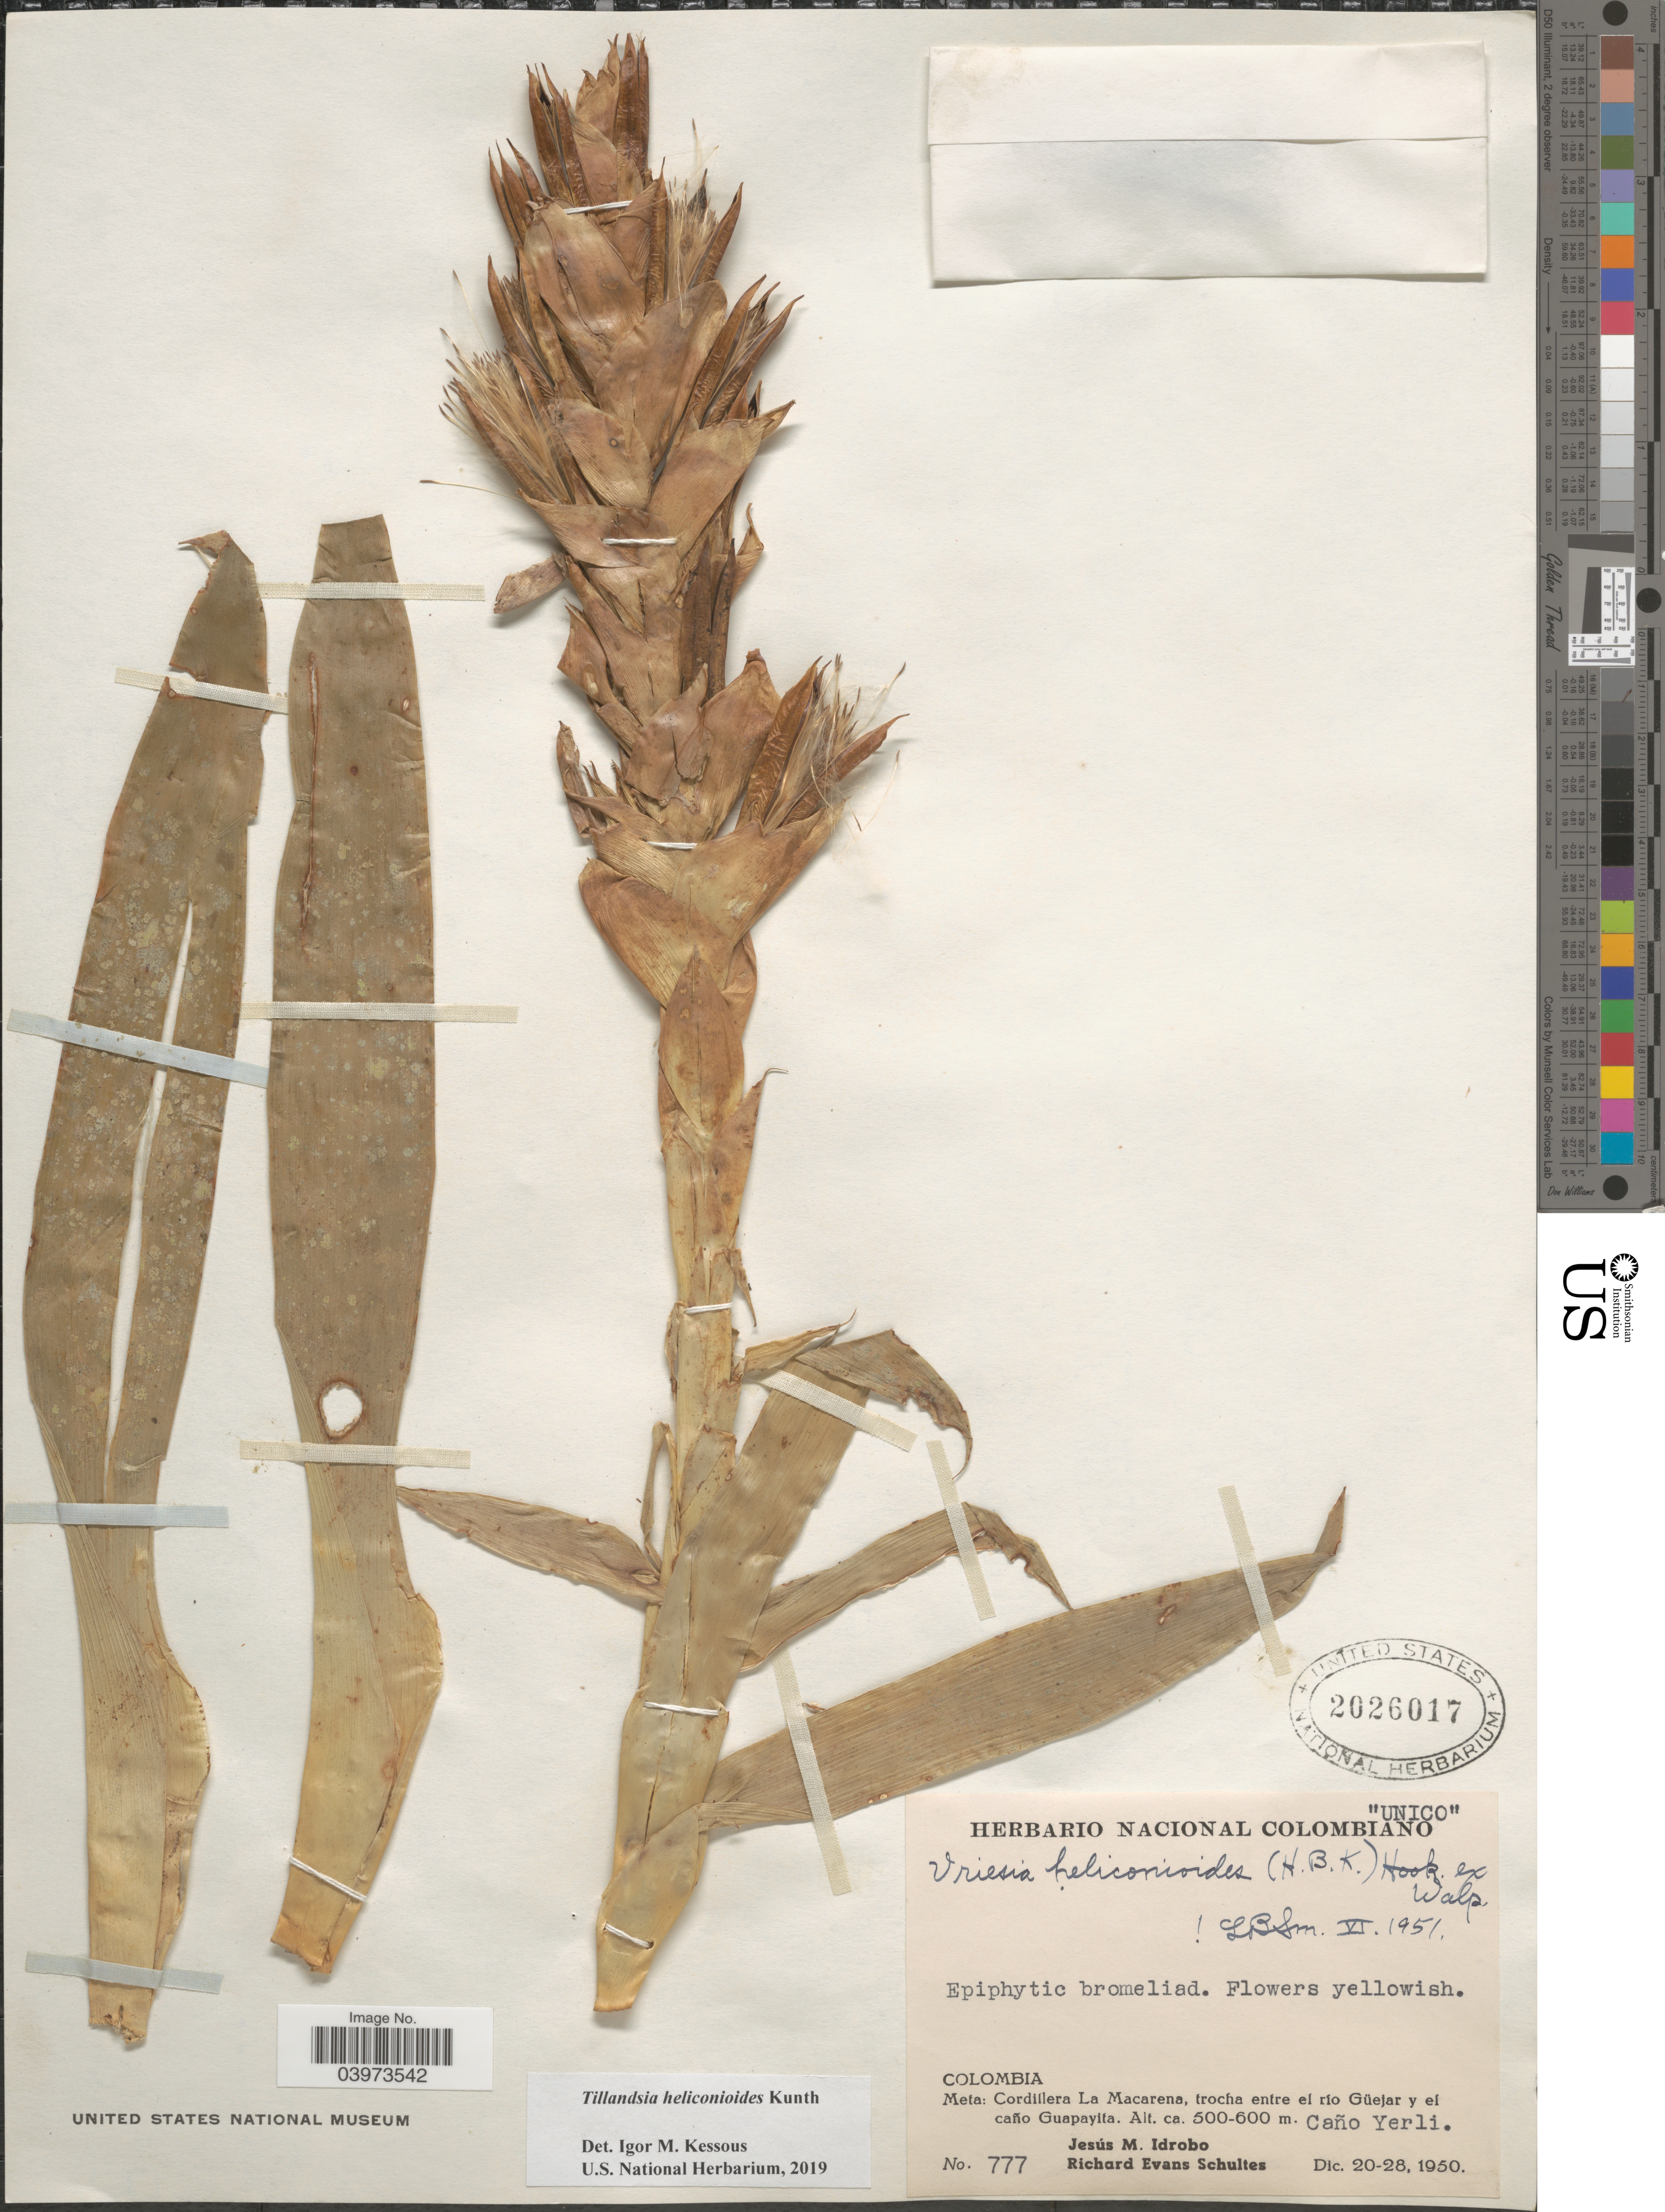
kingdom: Plantae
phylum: Tracheophyta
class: Liliopsida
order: Poales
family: Bromeliaceae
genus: Tillandsia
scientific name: Tillandsia heliconioides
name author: Kunth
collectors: J. M. Idrobo & R. E. Schultes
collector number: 777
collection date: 1950-12-20/1950-12-28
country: Colombia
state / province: Meta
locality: Cordillera La Macarena, trocha entre el río Güejar y el caño Guapayita.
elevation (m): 500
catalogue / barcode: US 2026017